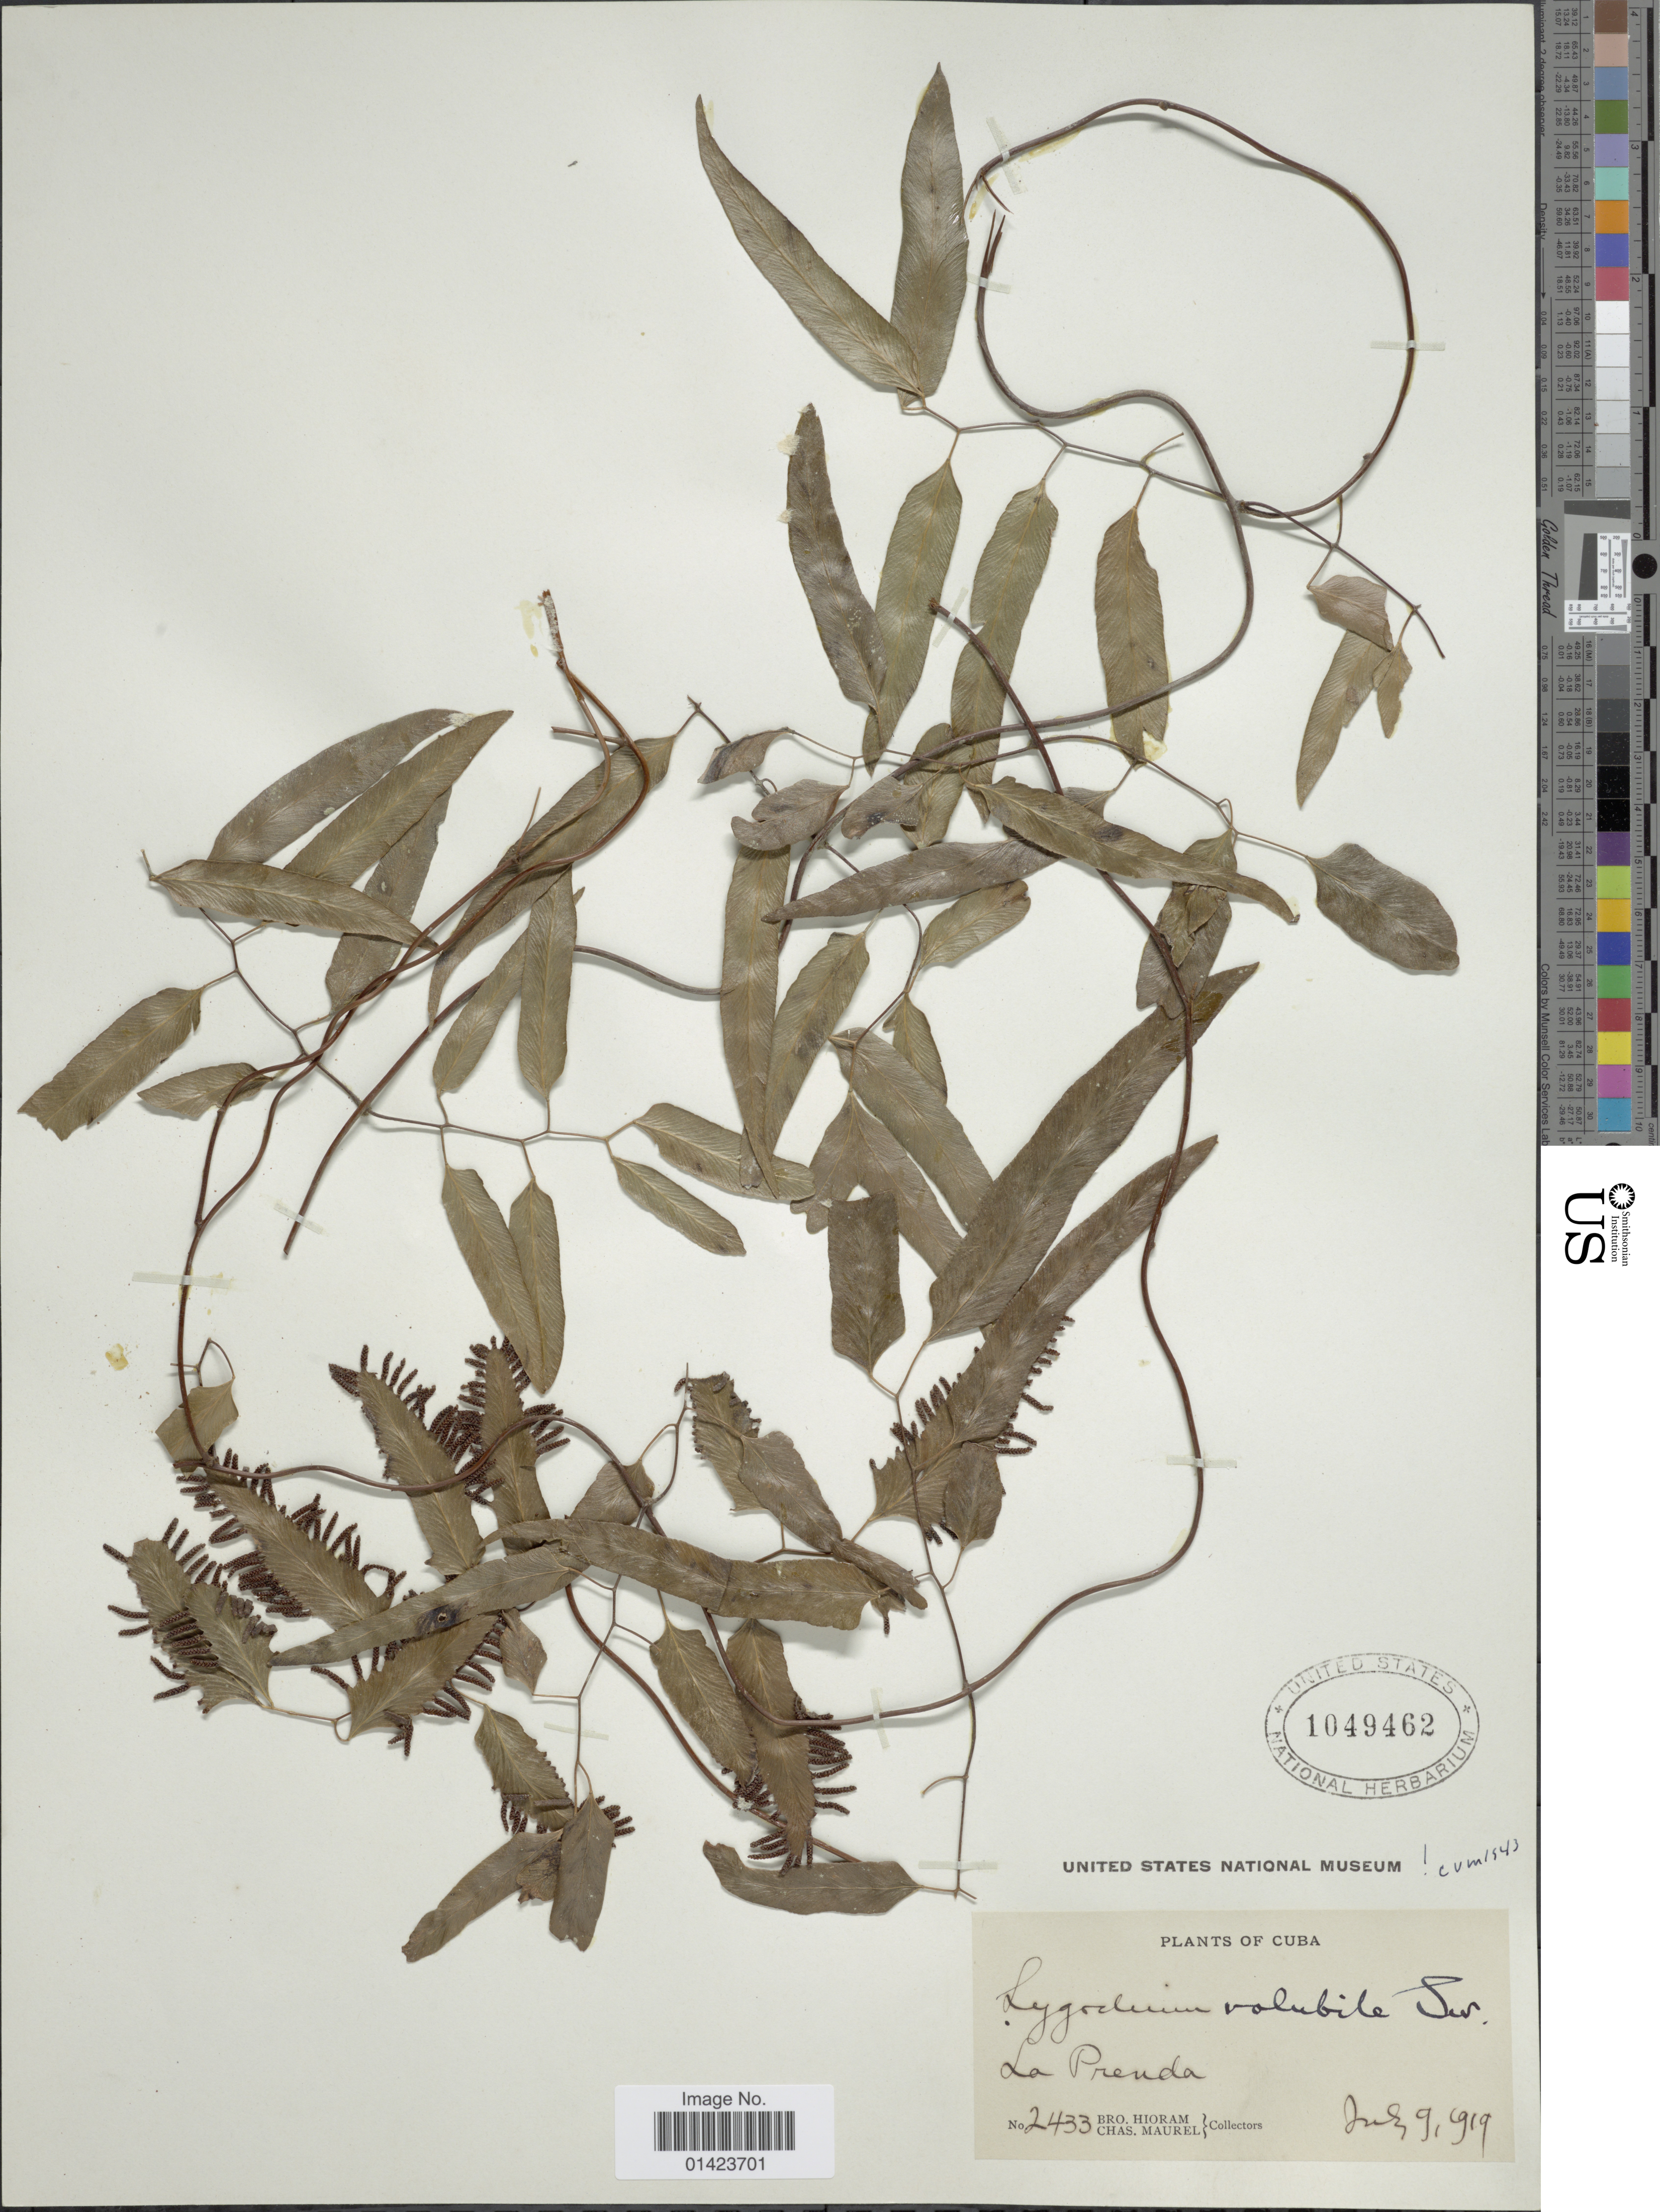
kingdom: Plantae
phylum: Tracheophyta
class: Polypodiopsida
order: Schizaeales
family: Lygodiaceae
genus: Lygodium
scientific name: Lygodium volubile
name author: Sw.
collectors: Bro. Hioram & C. Maurel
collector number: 2433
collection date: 1919-07-09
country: Cuba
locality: La Prenda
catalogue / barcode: US 1049462